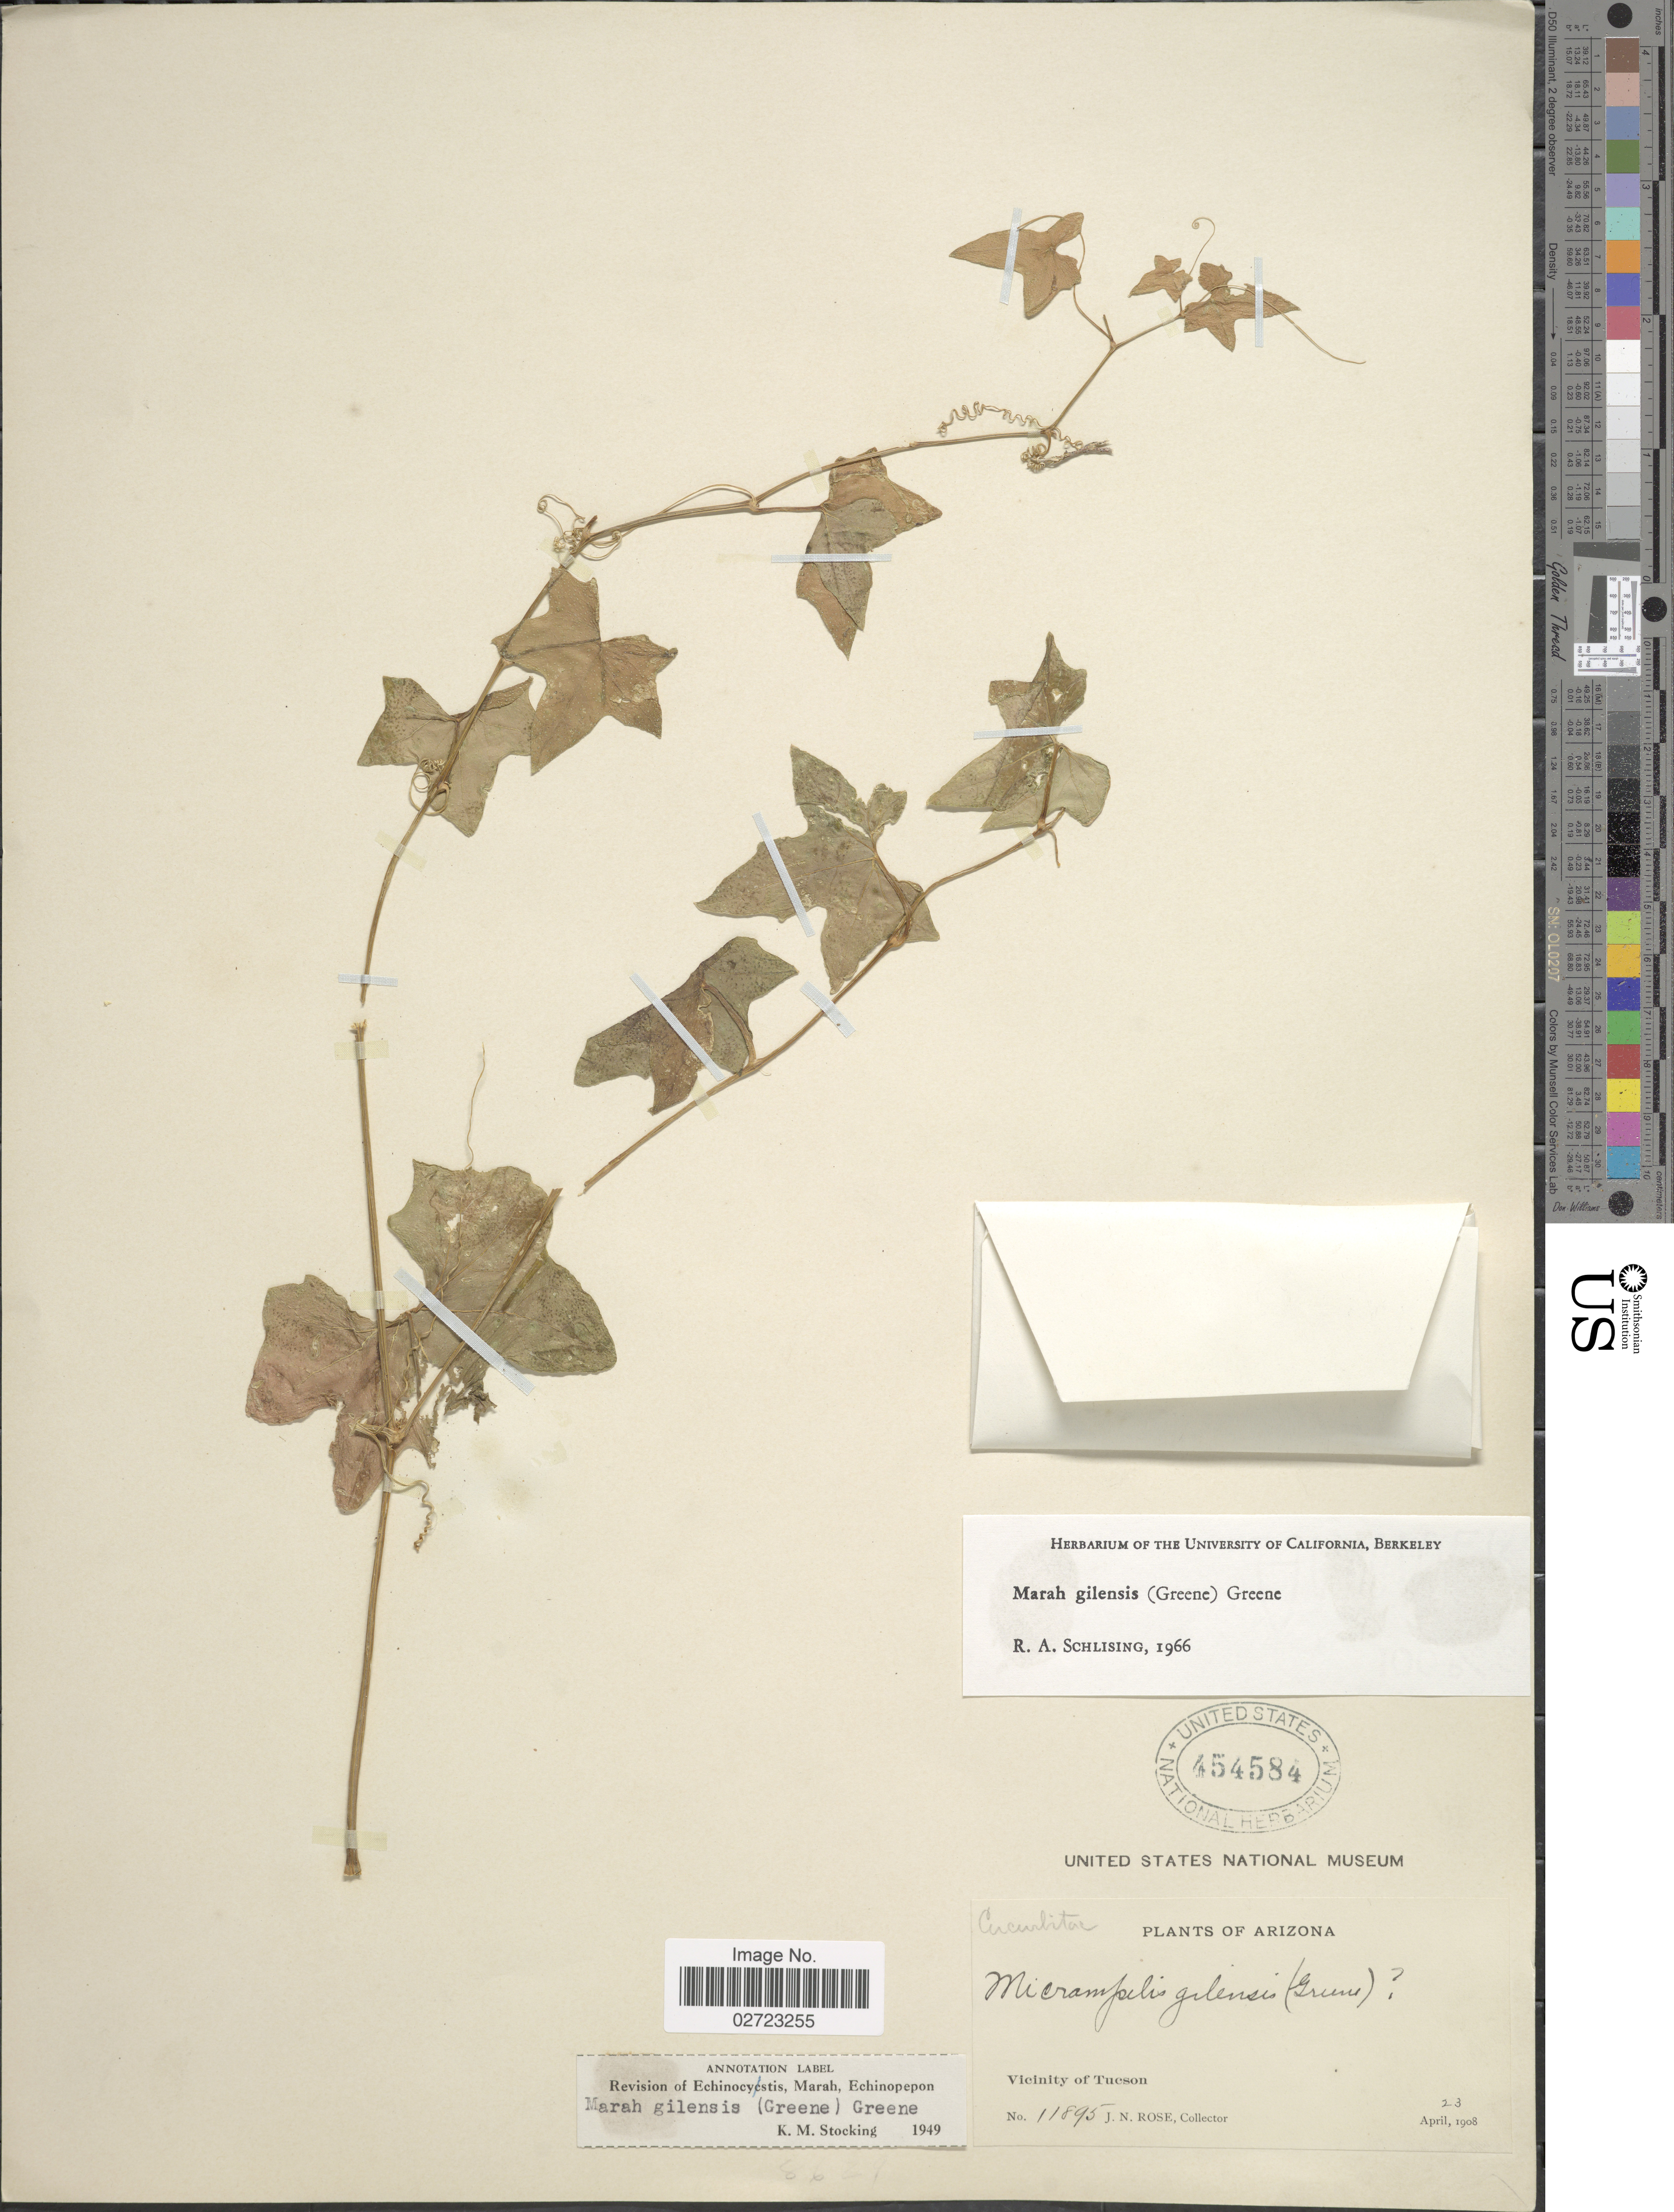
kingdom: Plantae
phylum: Tracheophyta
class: Magnoliopsida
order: Cucurbitales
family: Cucurbitaceae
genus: Marah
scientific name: Marah gilensis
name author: (Greene) Greene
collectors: J. N. Rose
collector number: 11895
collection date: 1908-04-23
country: United States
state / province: Arizona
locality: Vicinity of Tucson.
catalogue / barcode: US 454584